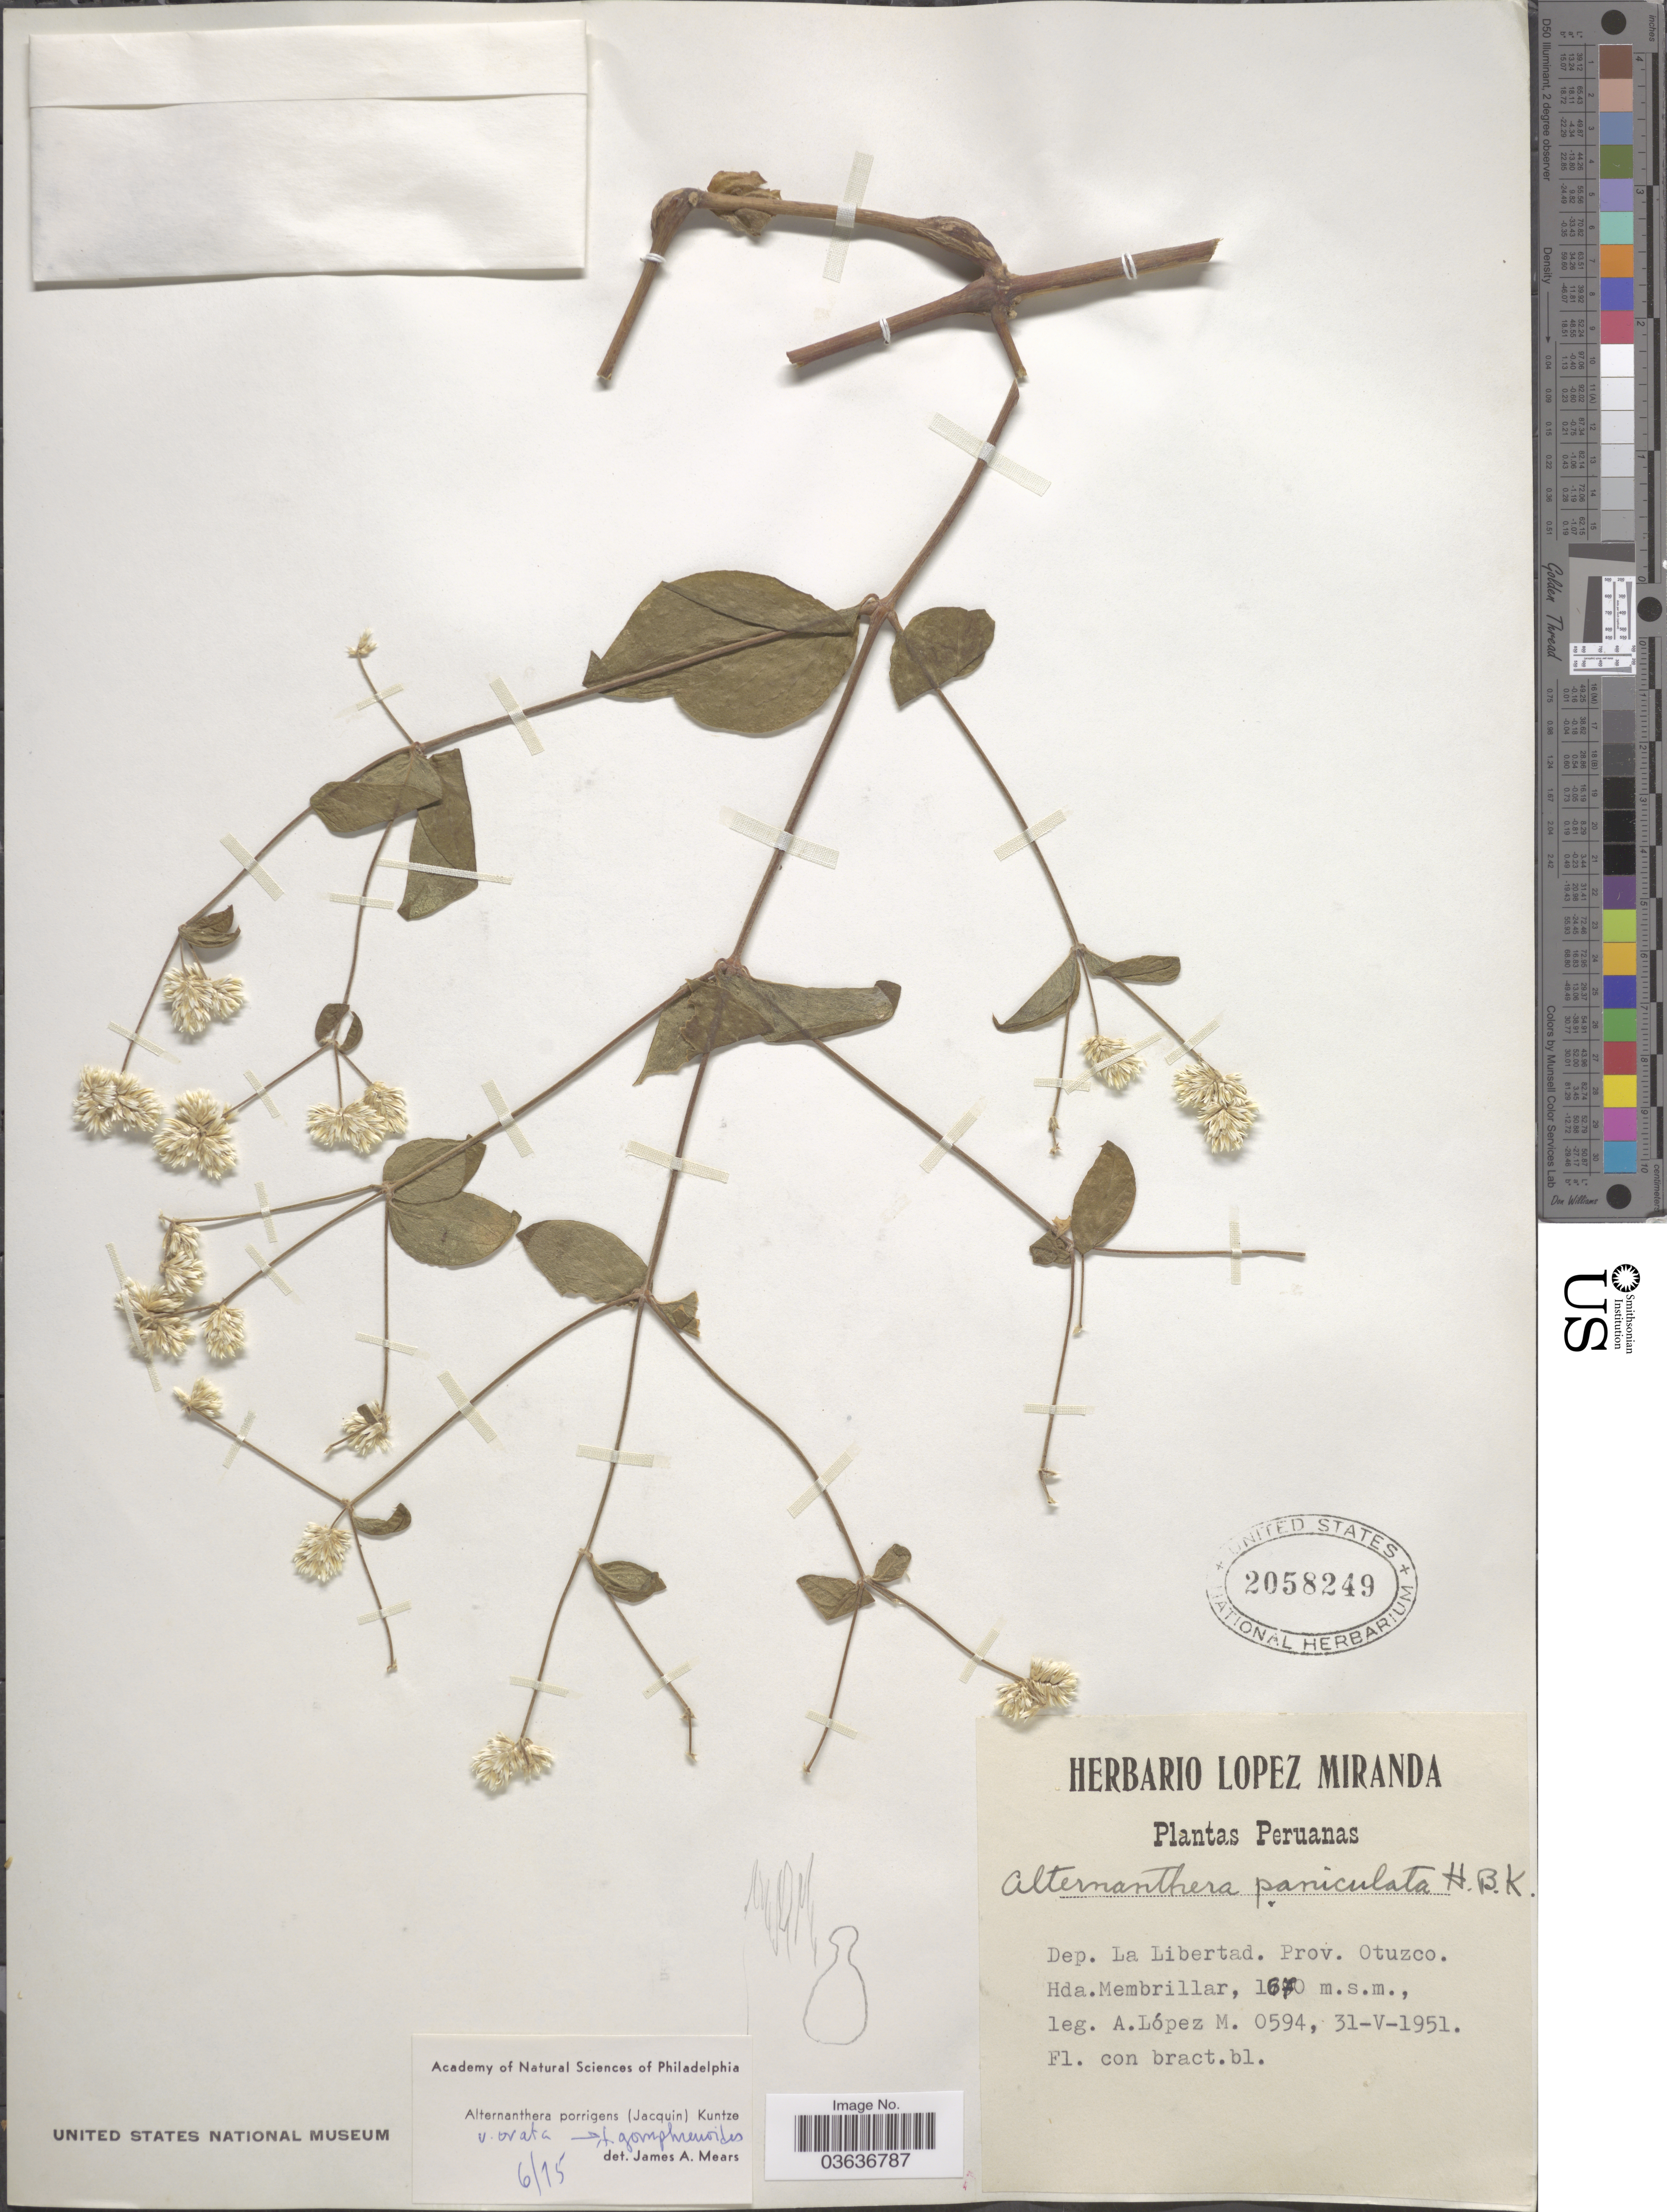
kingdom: Plantae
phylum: Tracheophyta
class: Magnoliopsida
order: Caryophyllales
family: Amaranthaceae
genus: Alternanthera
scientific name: Alternanthera porrigens var. ovata Mears var. nov. ined.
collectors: A. López M.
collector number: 0594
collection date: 1951-05-31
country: Peru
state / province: La Libertad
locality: Dep. La Libertad. Prov. Otuzco. Hda. Membrillar.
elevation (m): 1670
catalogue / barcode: US 2058249